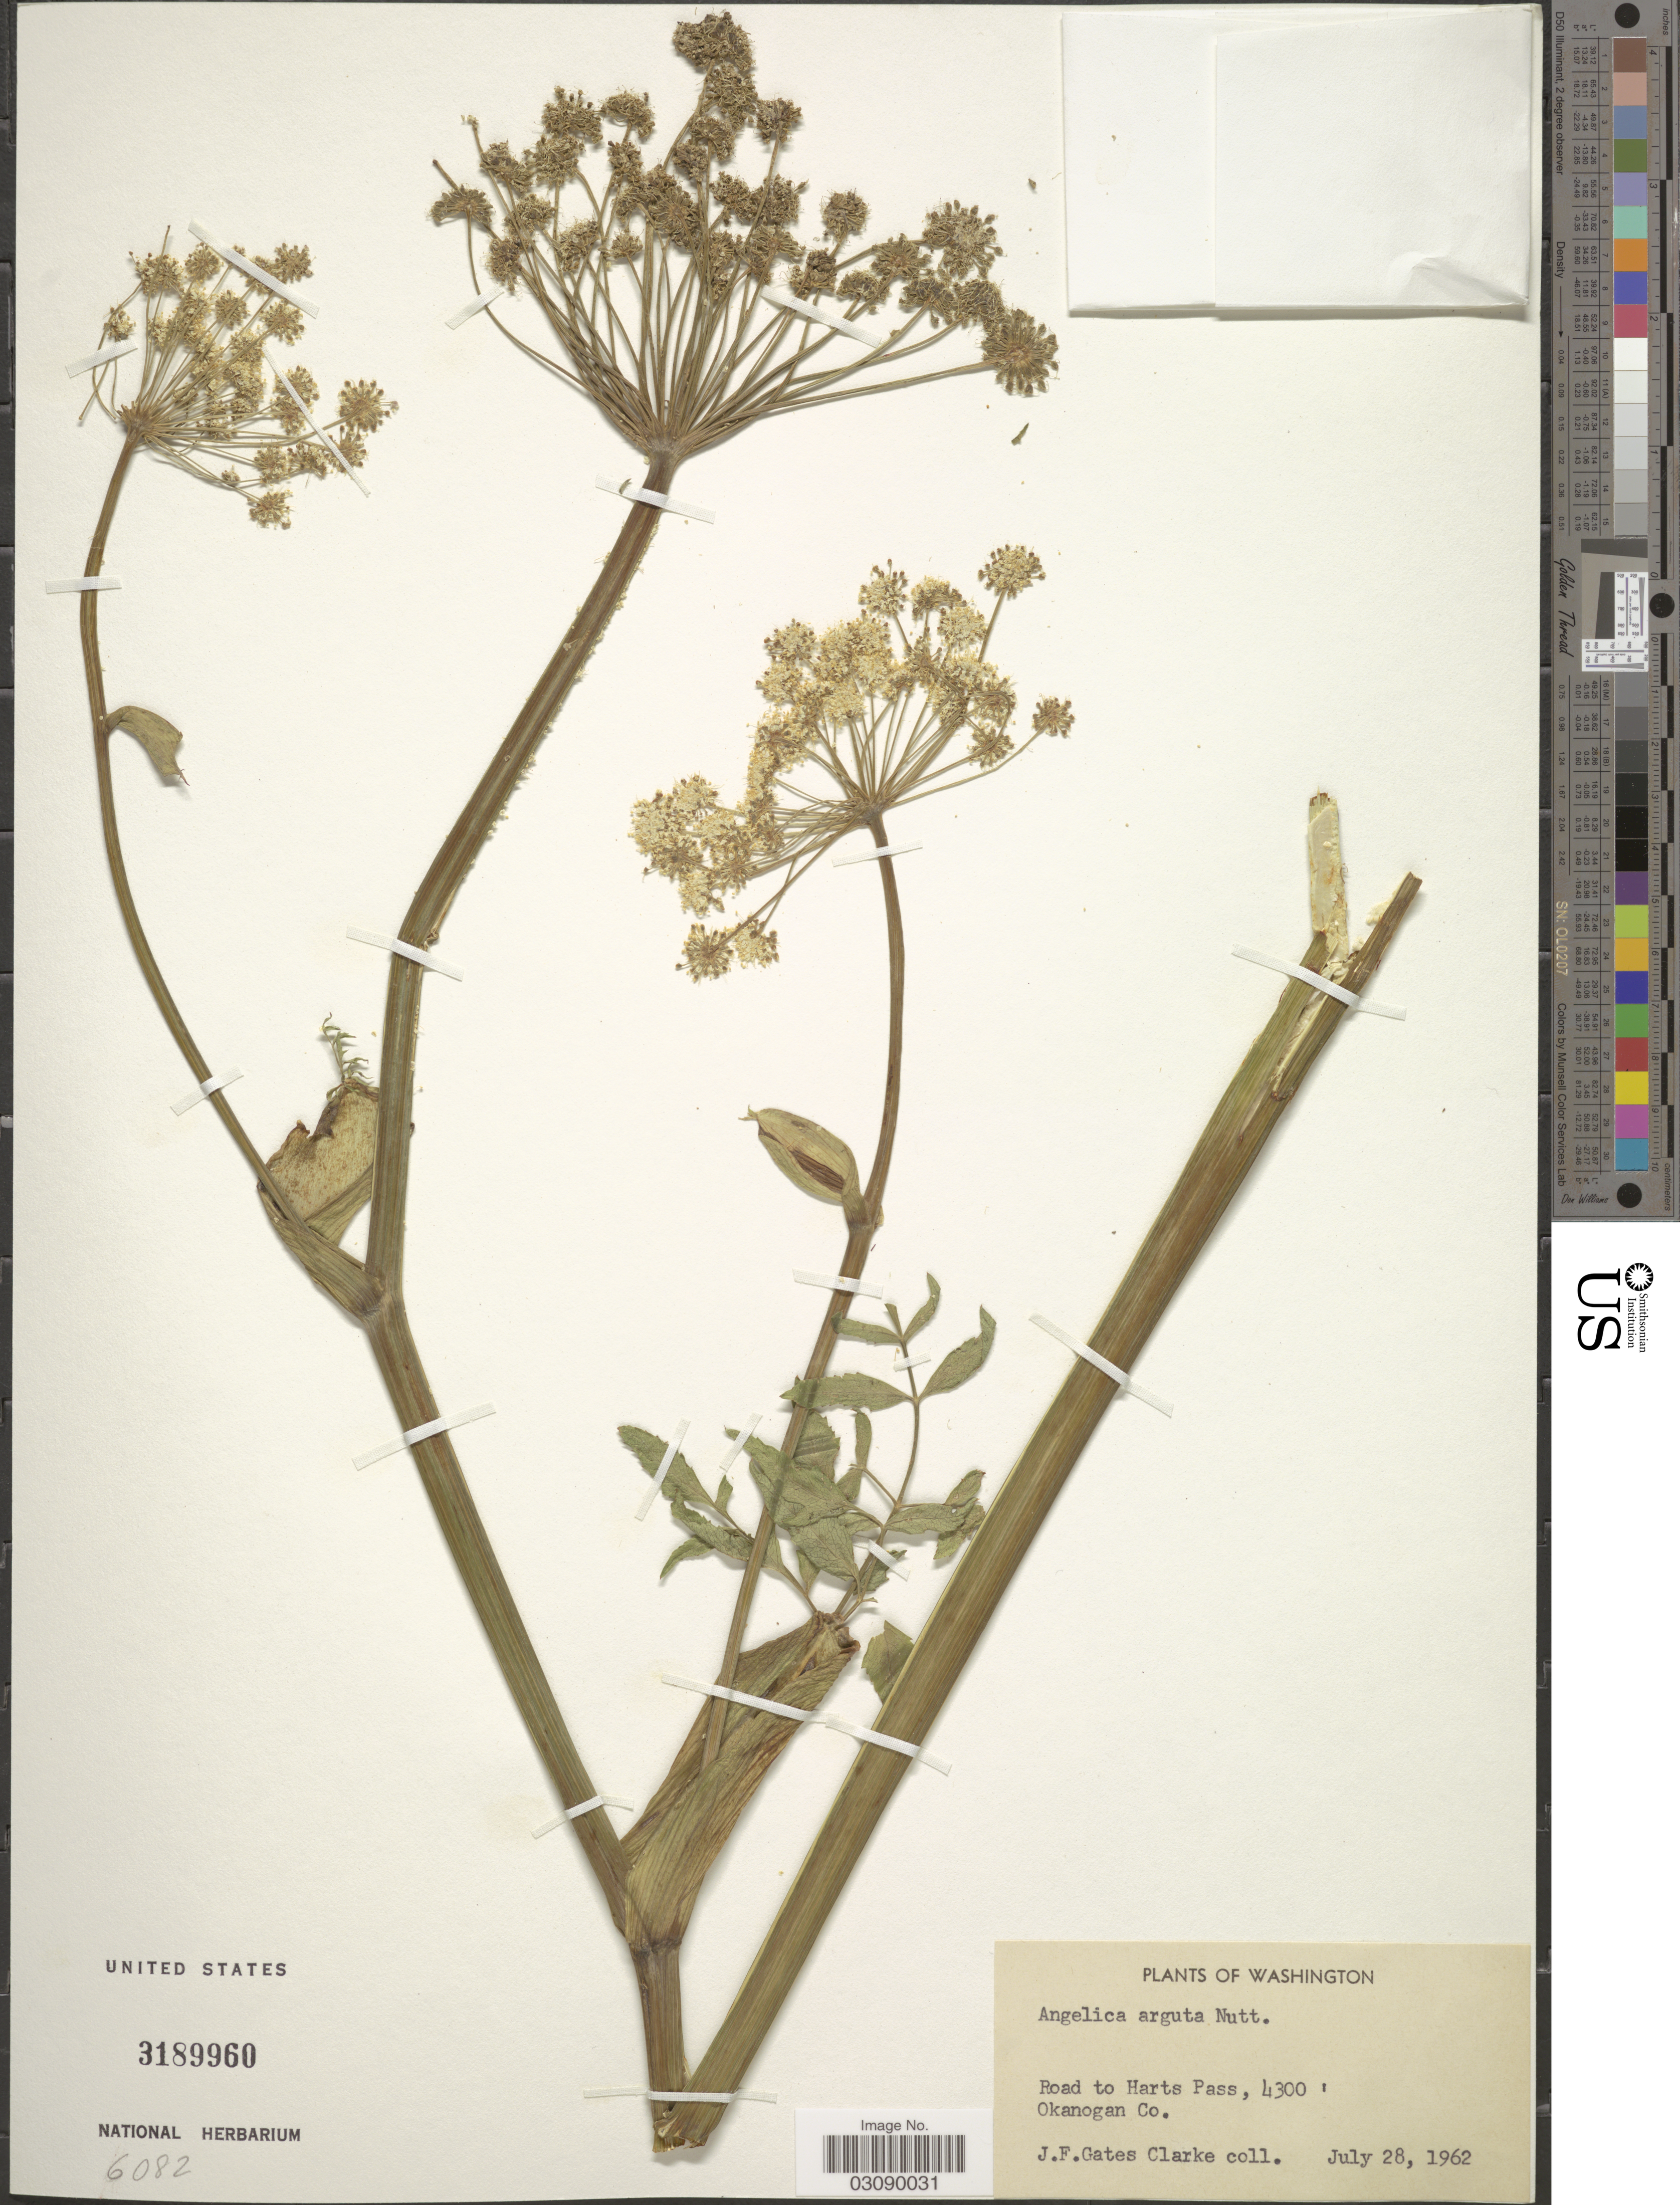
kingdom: Plantae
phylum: Tracheophyta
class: Magnoliopsida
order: Apiales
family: Apiaceae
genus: Angelica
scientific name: Angelica arguta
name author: Nutt.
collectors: J. F. Gates-Clarke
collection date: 1962-07-28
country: United States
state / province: Washington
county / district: Okanogan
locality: Road to Harts Pass, Okanogan Co.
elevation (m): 1311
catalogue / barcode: US 3189960